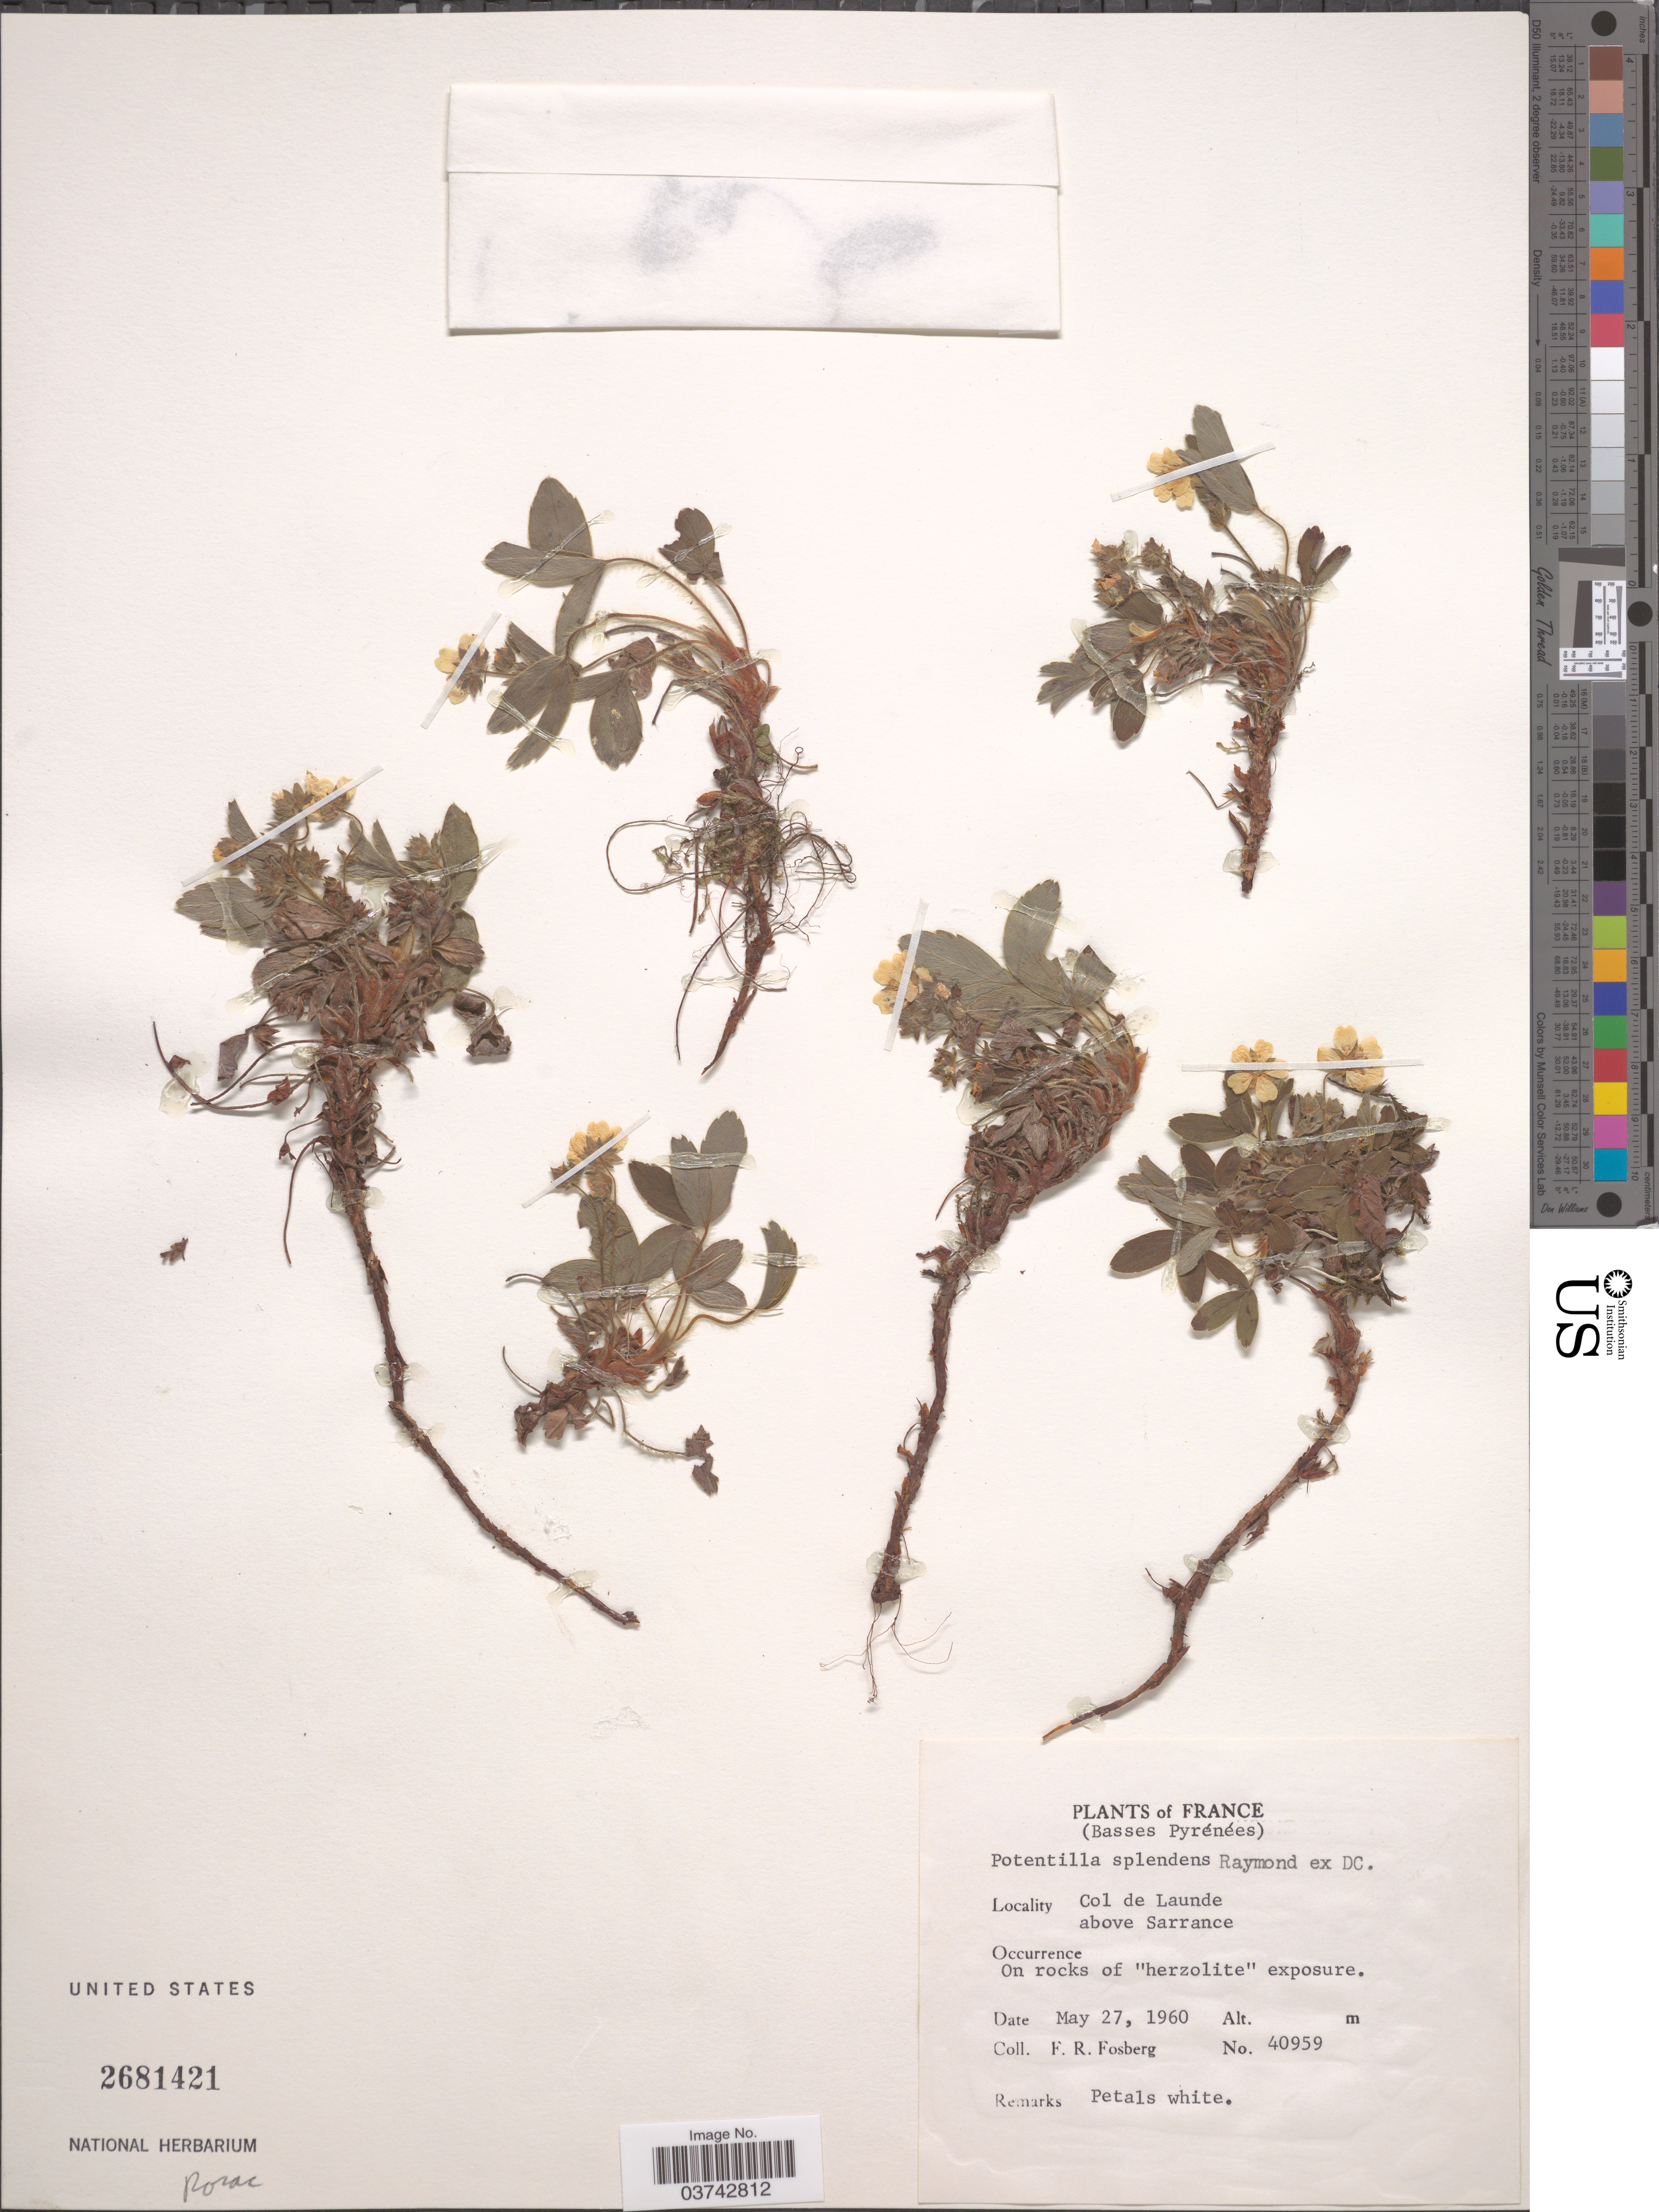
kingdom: Plantae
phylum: Tracheophyta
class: Magnoliopsida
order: Rosales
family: Rosaceae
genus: Potentilla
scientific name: Potentilla splendens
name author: Wall. ex D. Don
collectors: F. R. Fosberg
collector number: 40959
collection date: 1960-05-27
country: France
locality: (Basses Pyrénées). Col de Launde above Sarrance.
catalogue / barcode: US 2681421